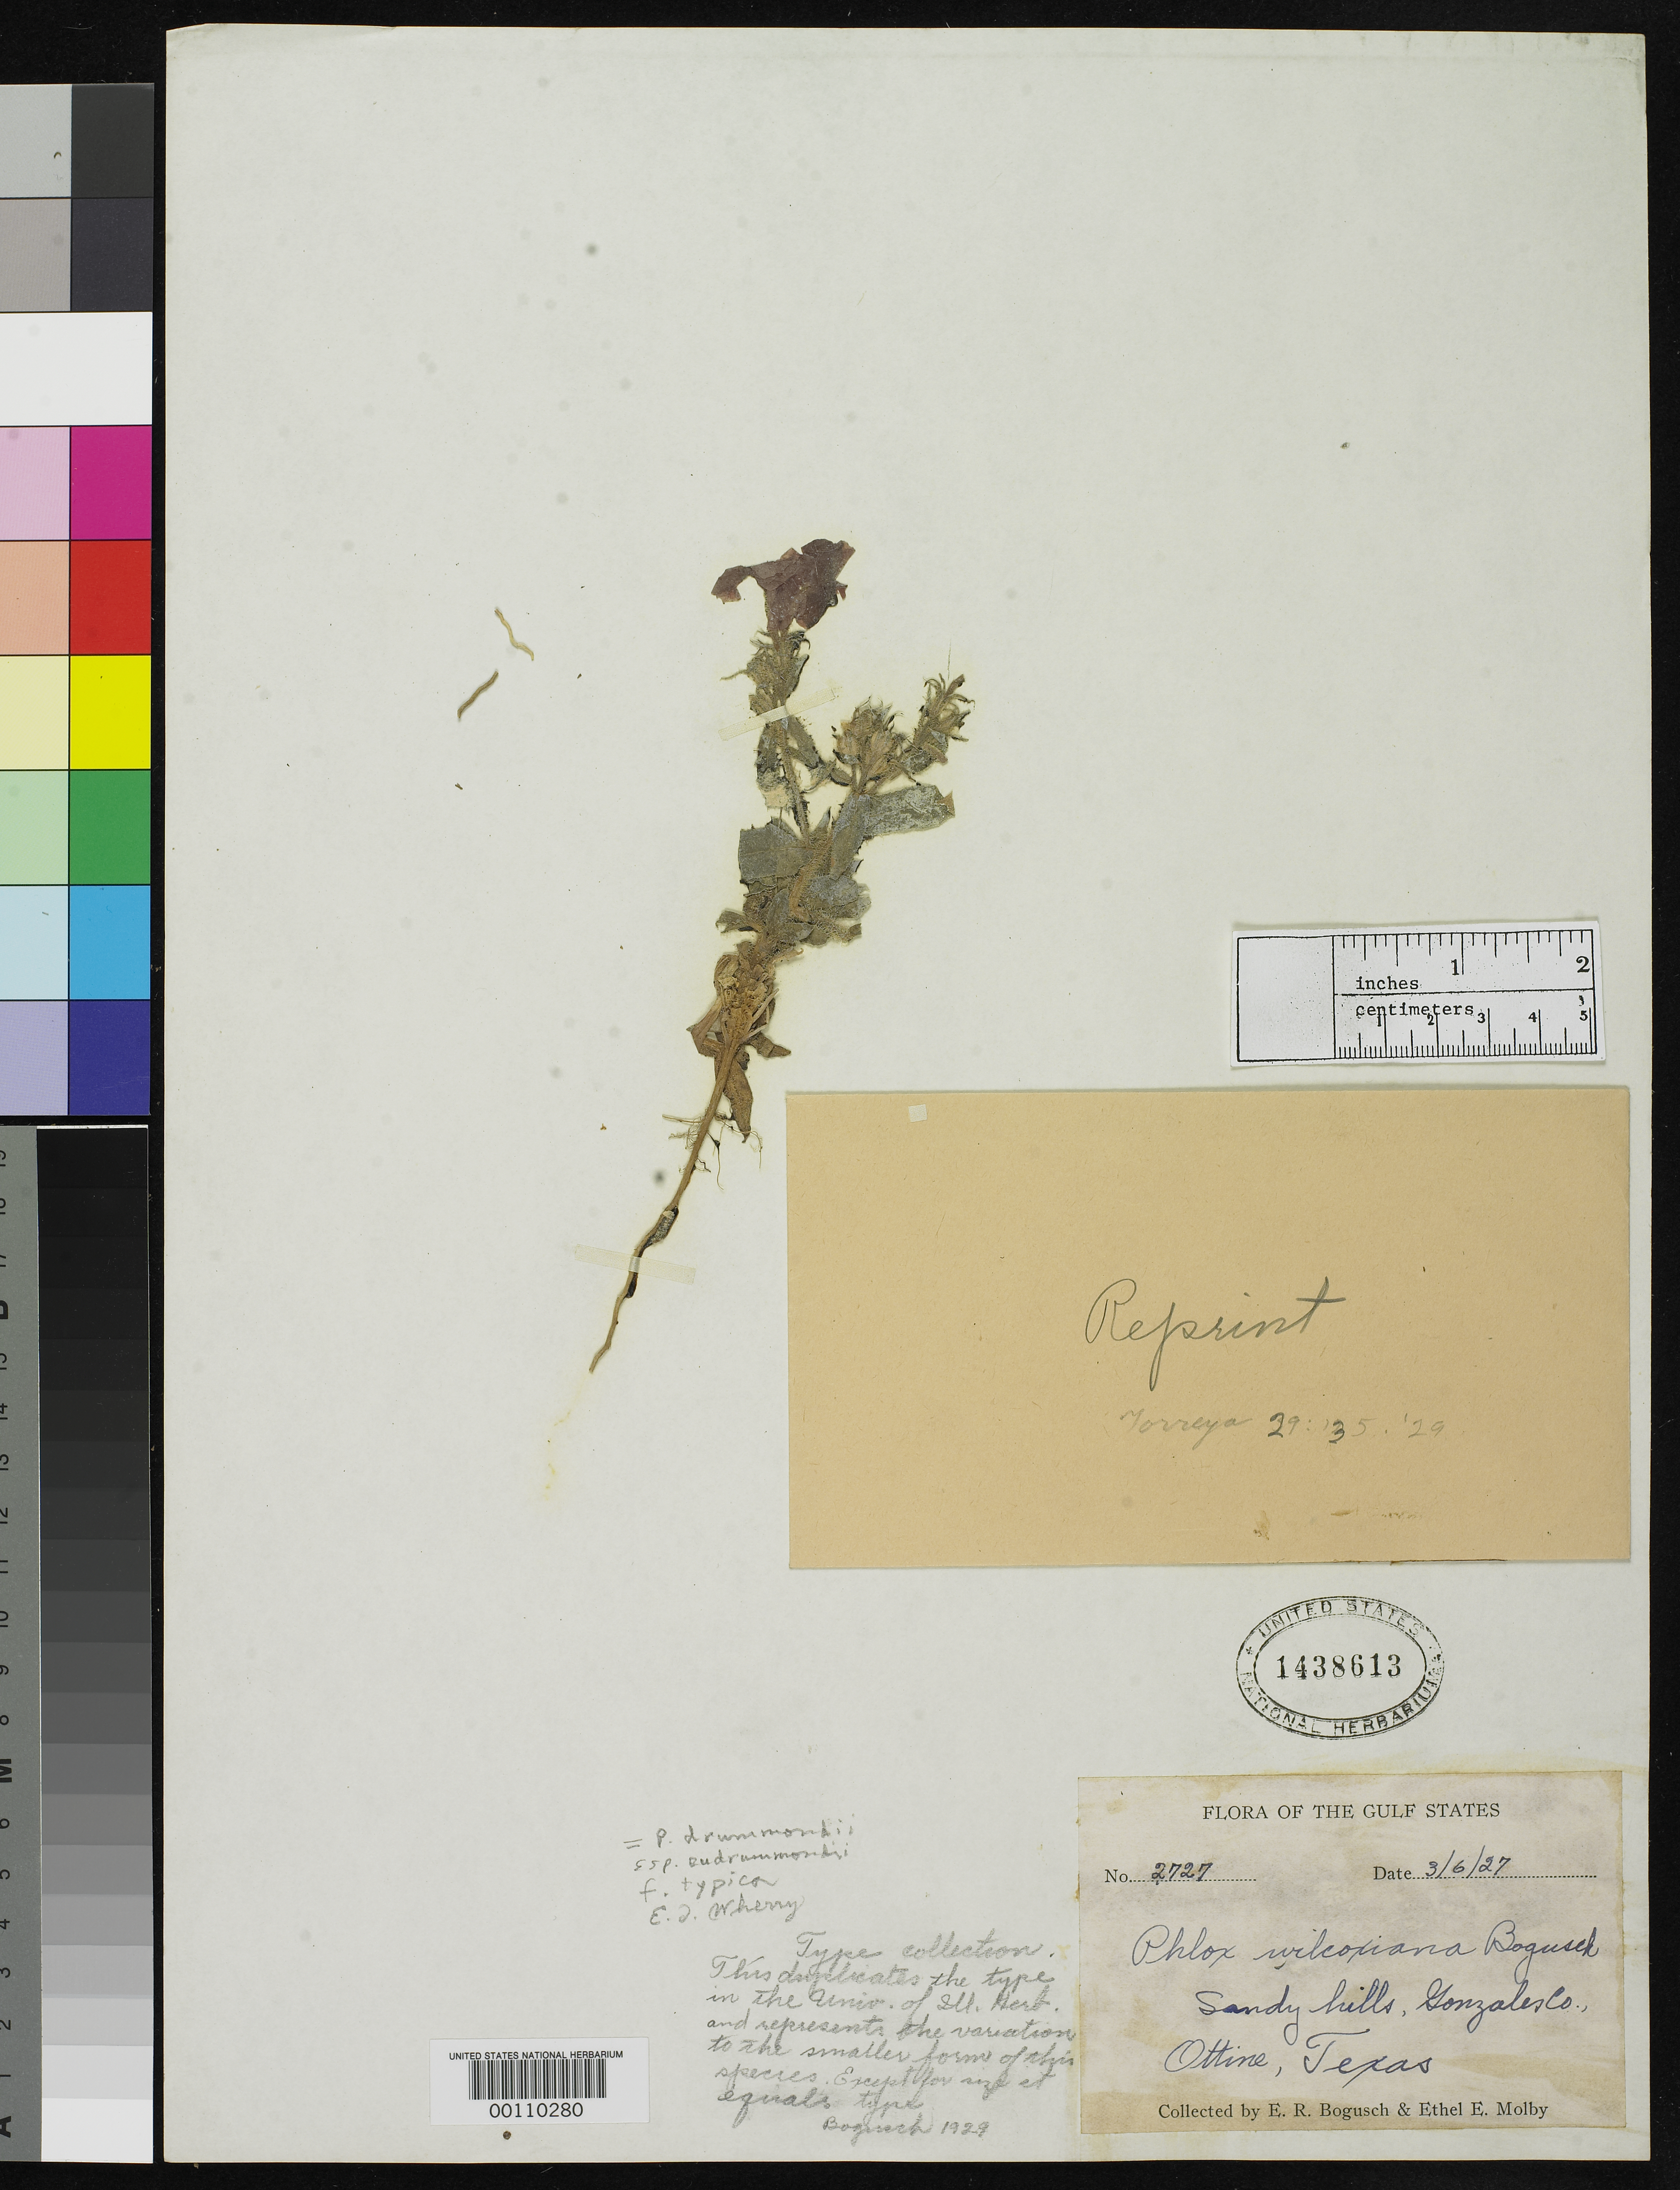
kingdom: Plantae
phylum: Tracheophyta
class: Magnoliopsida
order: Ericales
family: Polemoniaceae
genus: Phlox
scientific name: Phlox wilcoxiana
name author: Bogusch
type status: Type Fragment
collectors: E. Bogusch & E. Molby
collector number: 2727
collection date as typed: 1927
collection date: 1927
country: United States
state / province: Texas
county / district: Gonzales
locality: Ottine.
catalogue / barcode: US 1438613